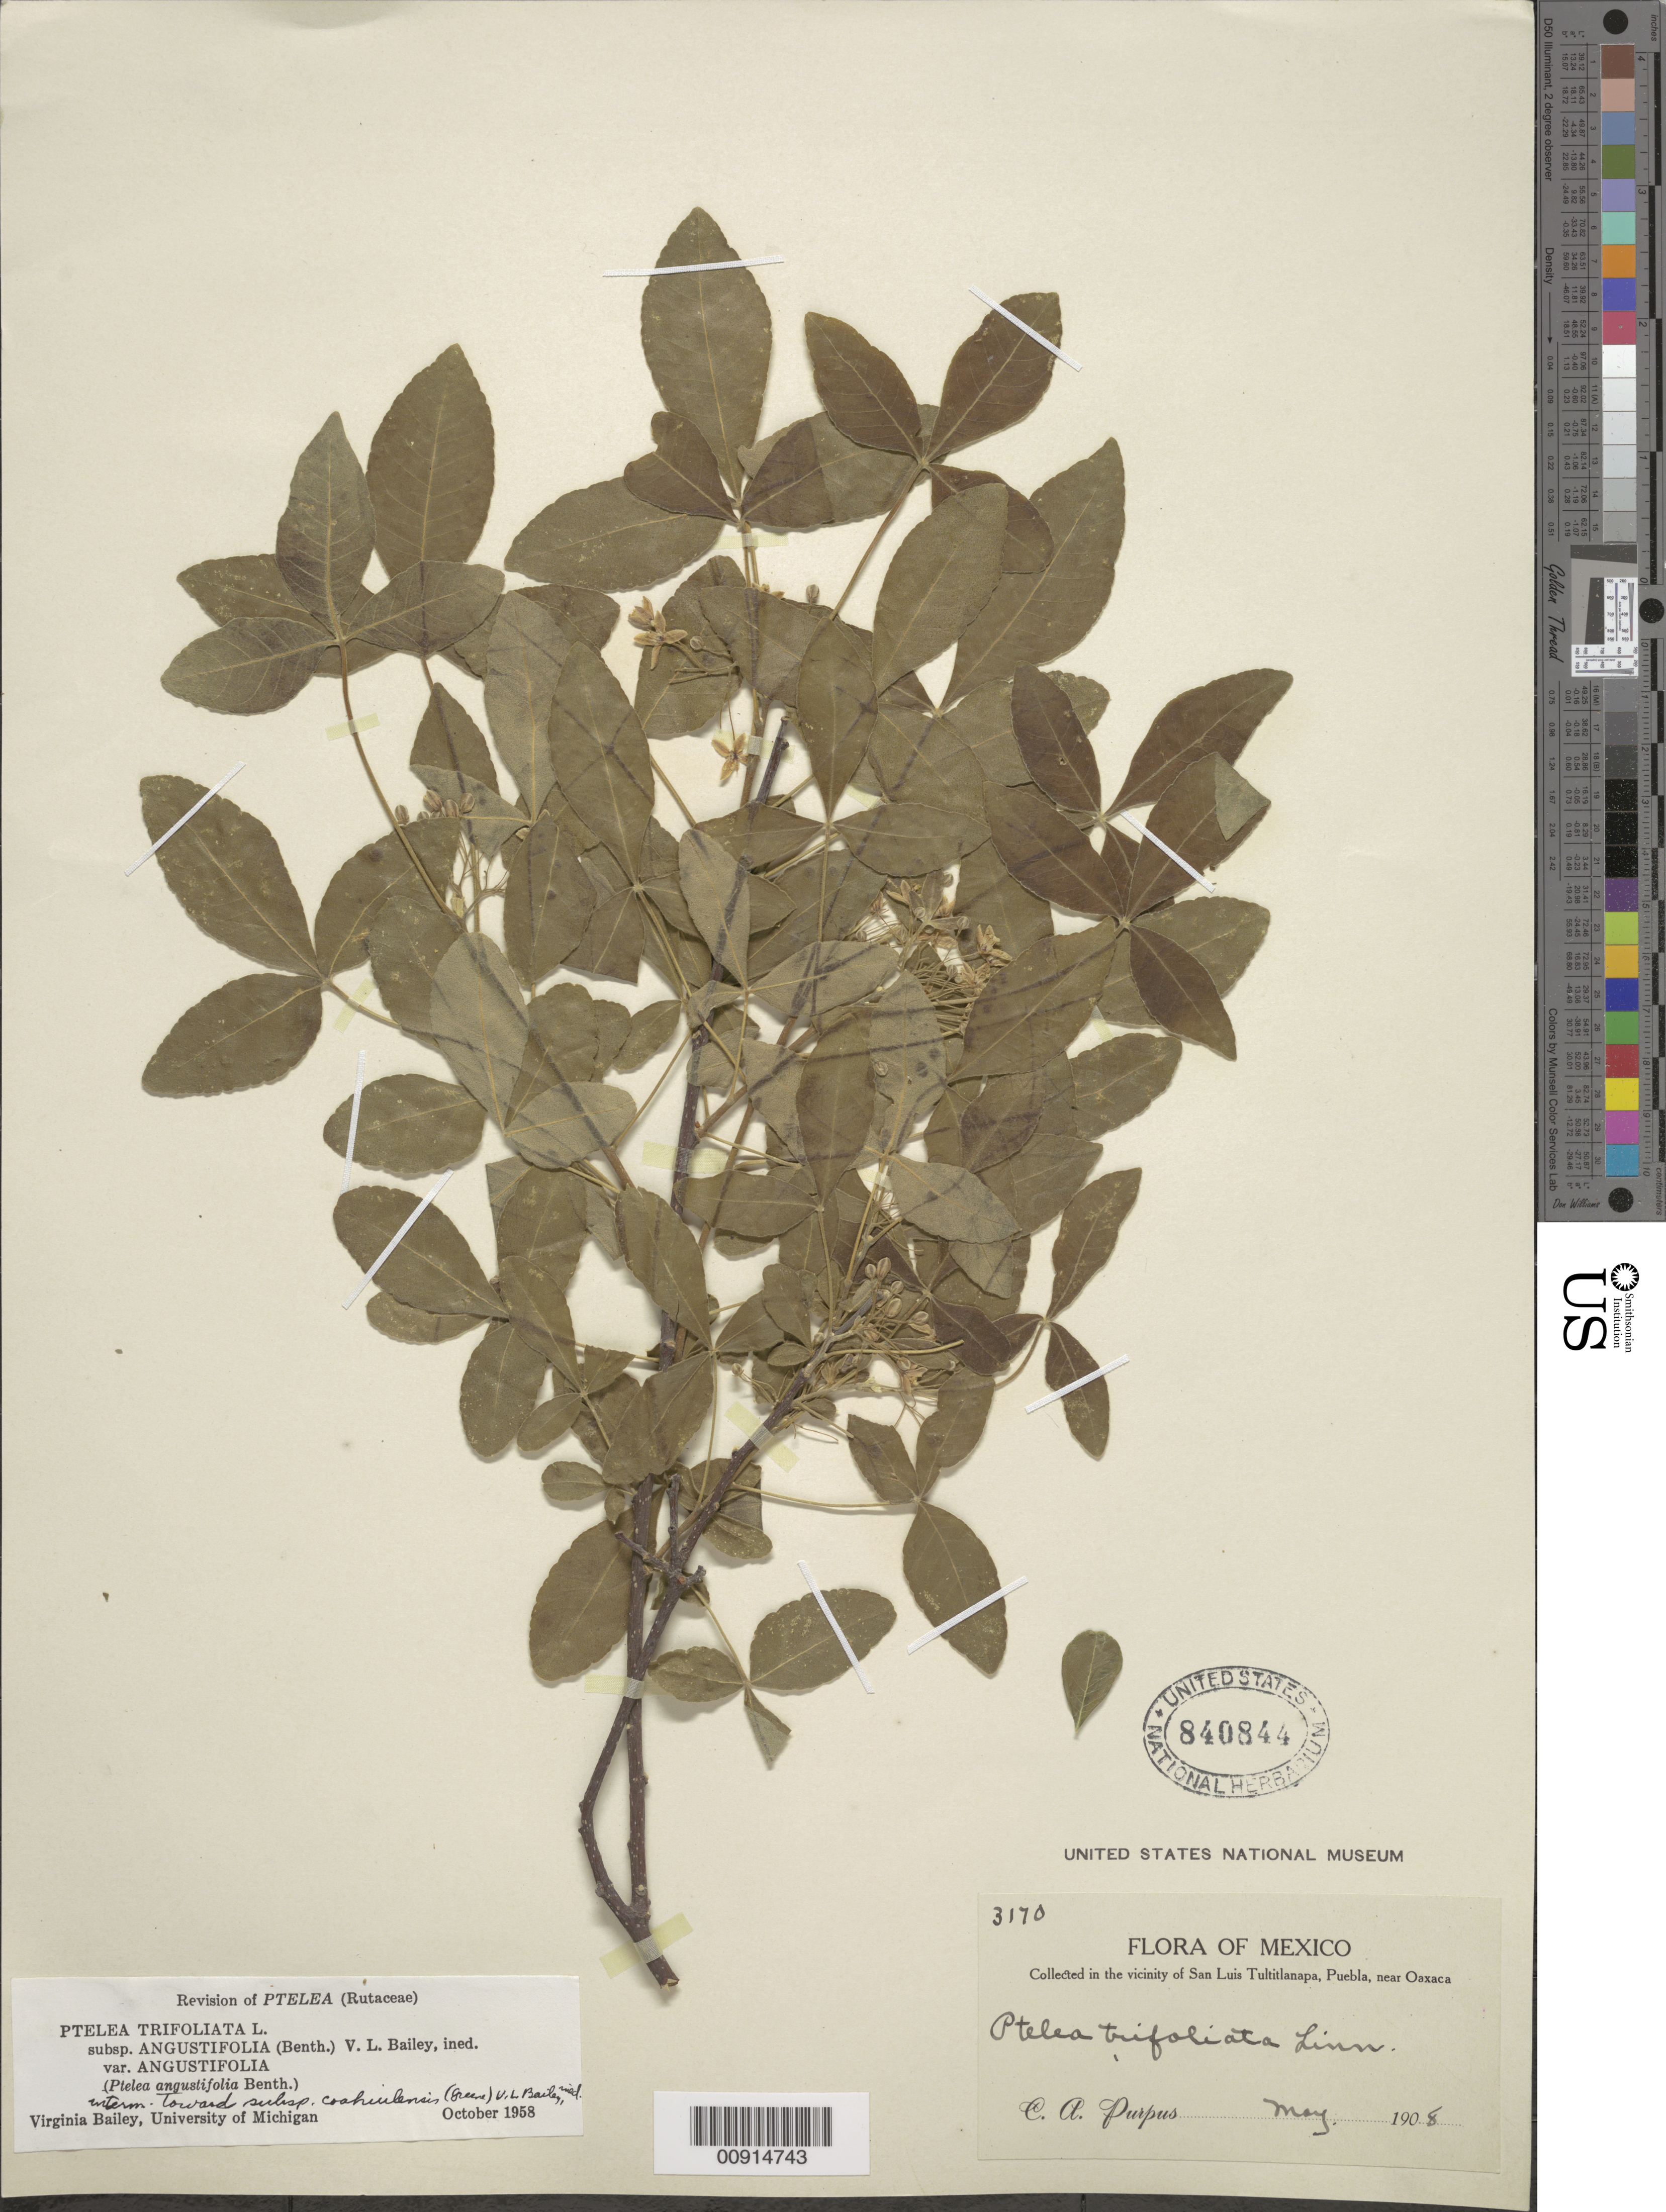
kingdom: Plantae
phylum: Tracheophyta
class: Magnoliopsida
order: Sapindales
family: Rutaceae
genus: Ptelea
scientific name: Ptelea trifoliata subsp. angustifolia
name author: (Benth.) V. L. Bailey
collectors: C. A. Purpus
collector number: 3170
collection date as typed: May 1908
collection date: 1908-05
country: Mexico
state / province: Puebla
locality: In the vicinity of San Luis Tultitlanapa, Puebla, near Oaxaca.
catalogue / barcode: US 840844